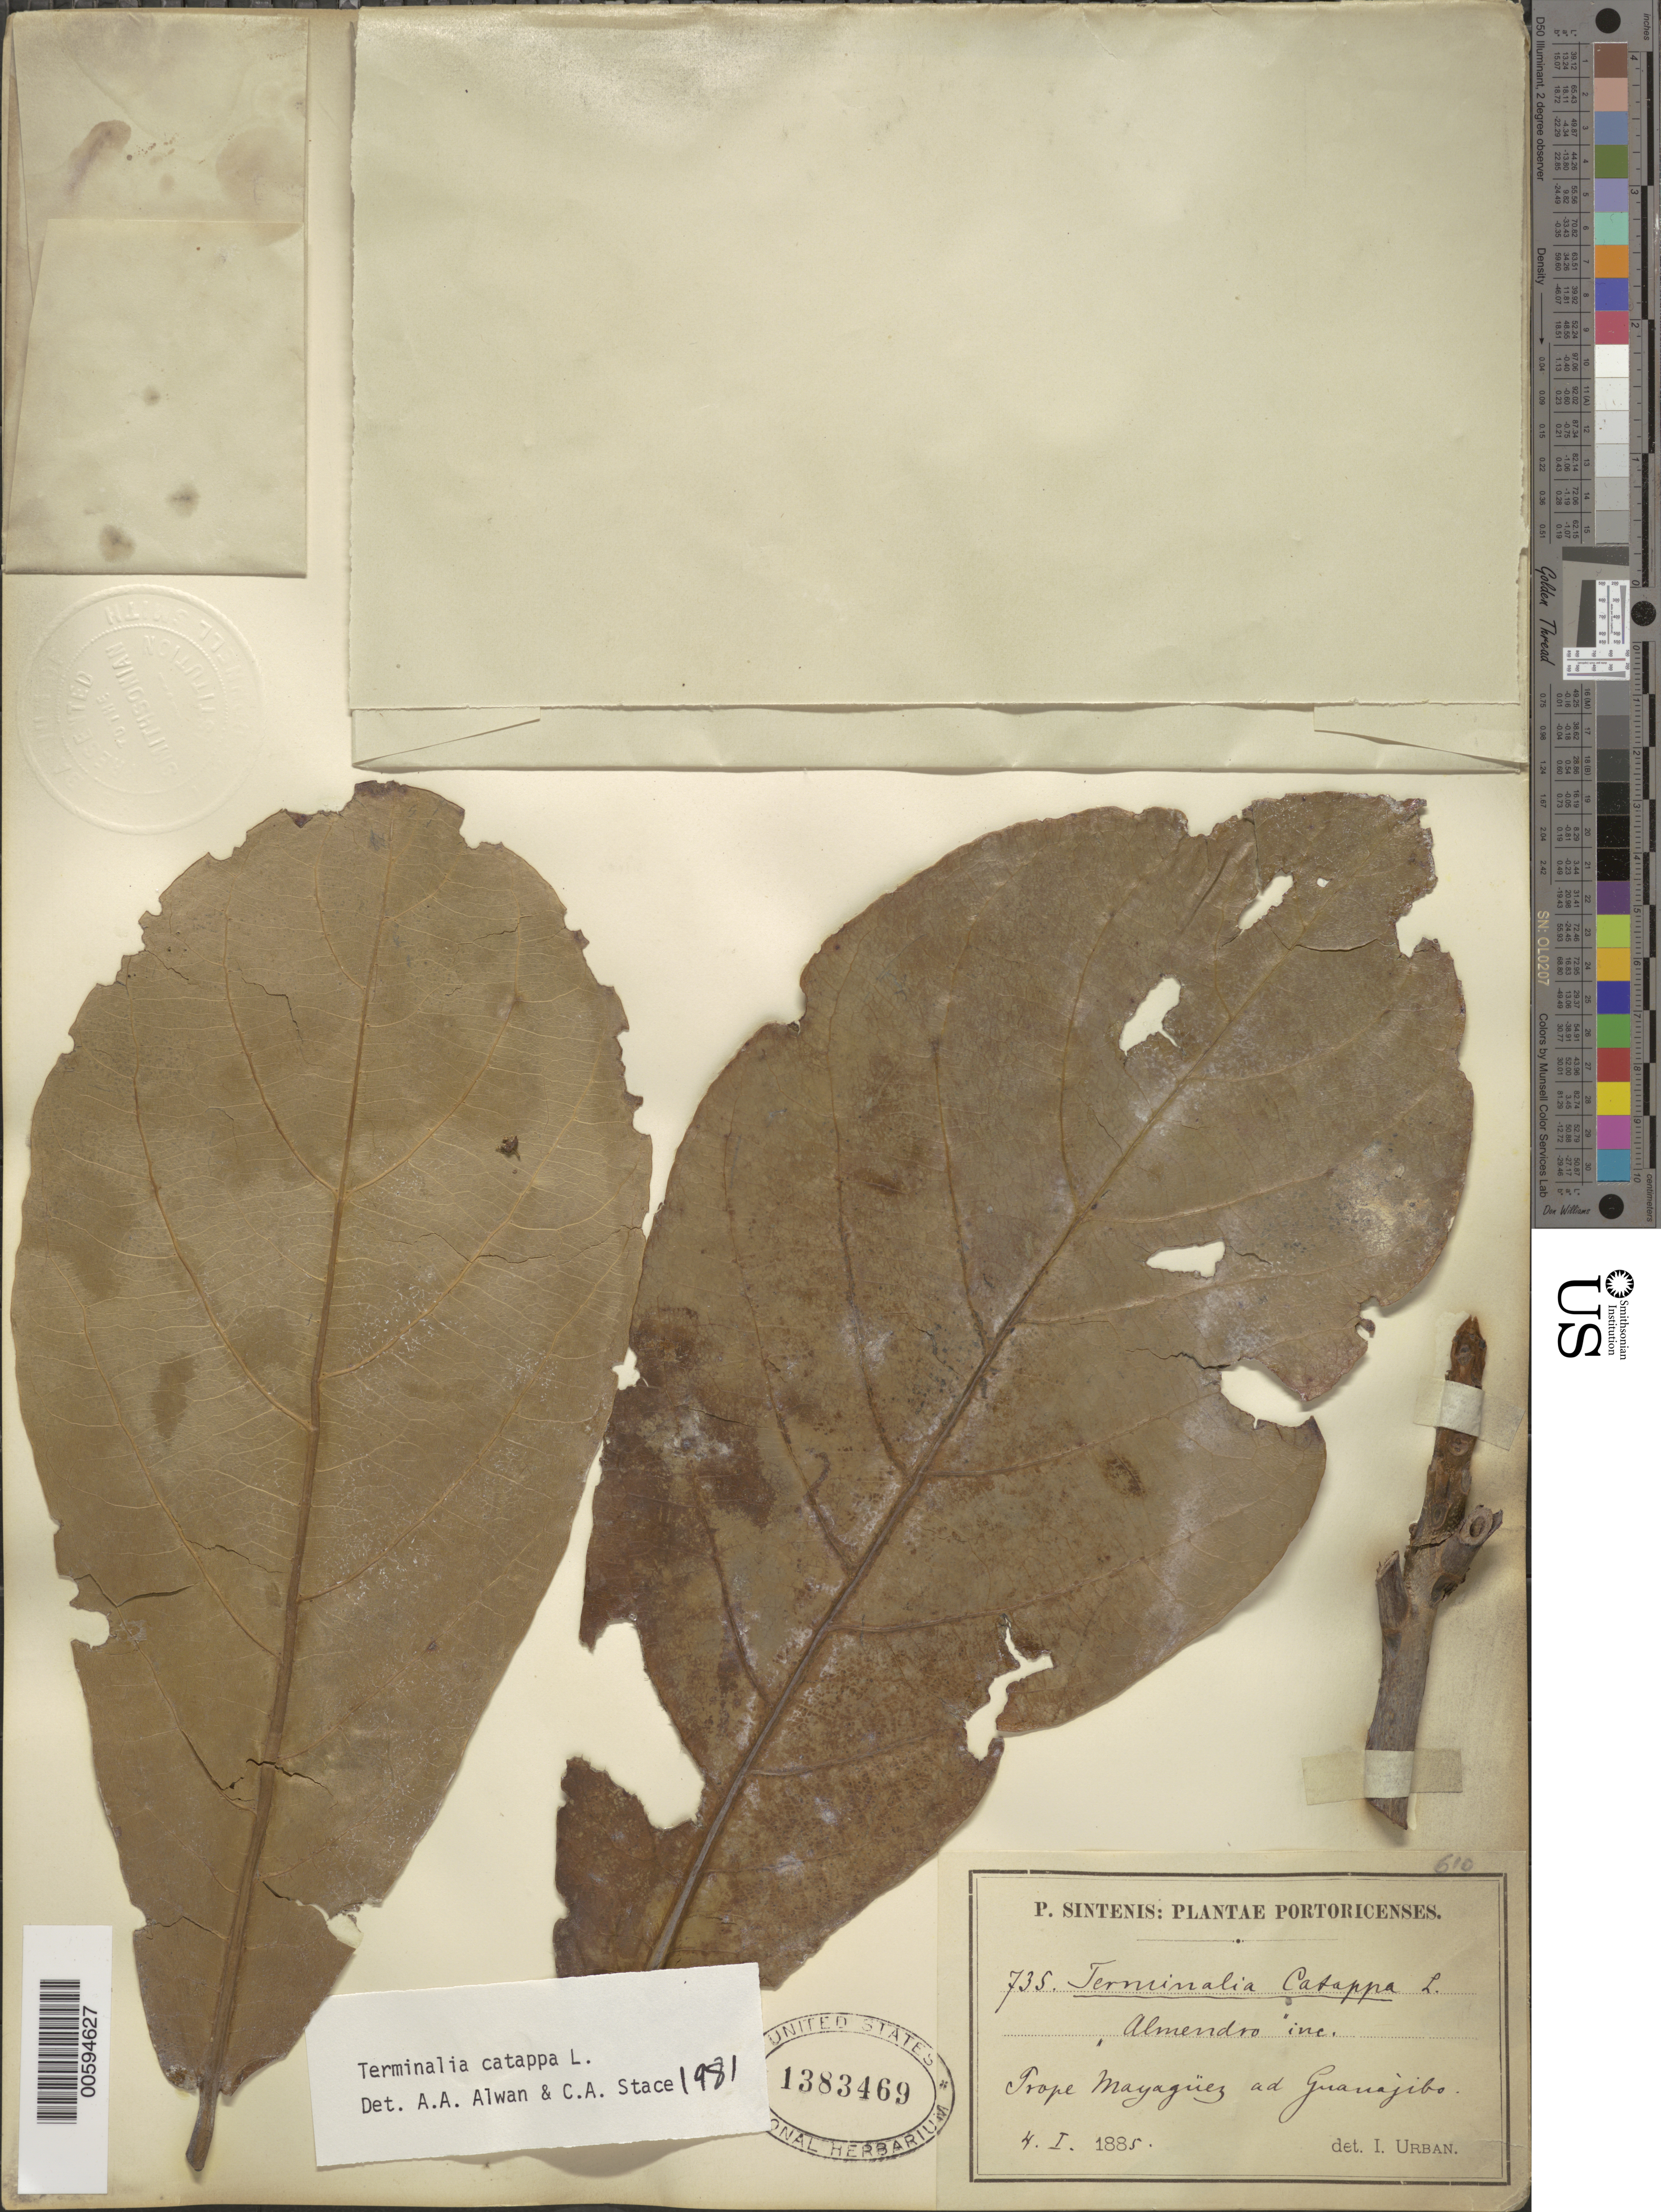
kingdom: Plantae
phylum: Tracheophyta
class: Magnoliopsida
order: Myrtales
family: Combretaceae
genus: Terminalia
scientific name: Terminalia catappa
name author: L.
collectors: P. Sintenis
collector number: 735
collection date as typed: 04 Jan 1885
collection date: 1885-01-04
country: Puerto Rico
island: Greater Antilles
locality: Prope Mayagüez ad Guanajibo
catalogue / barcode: US 1383469